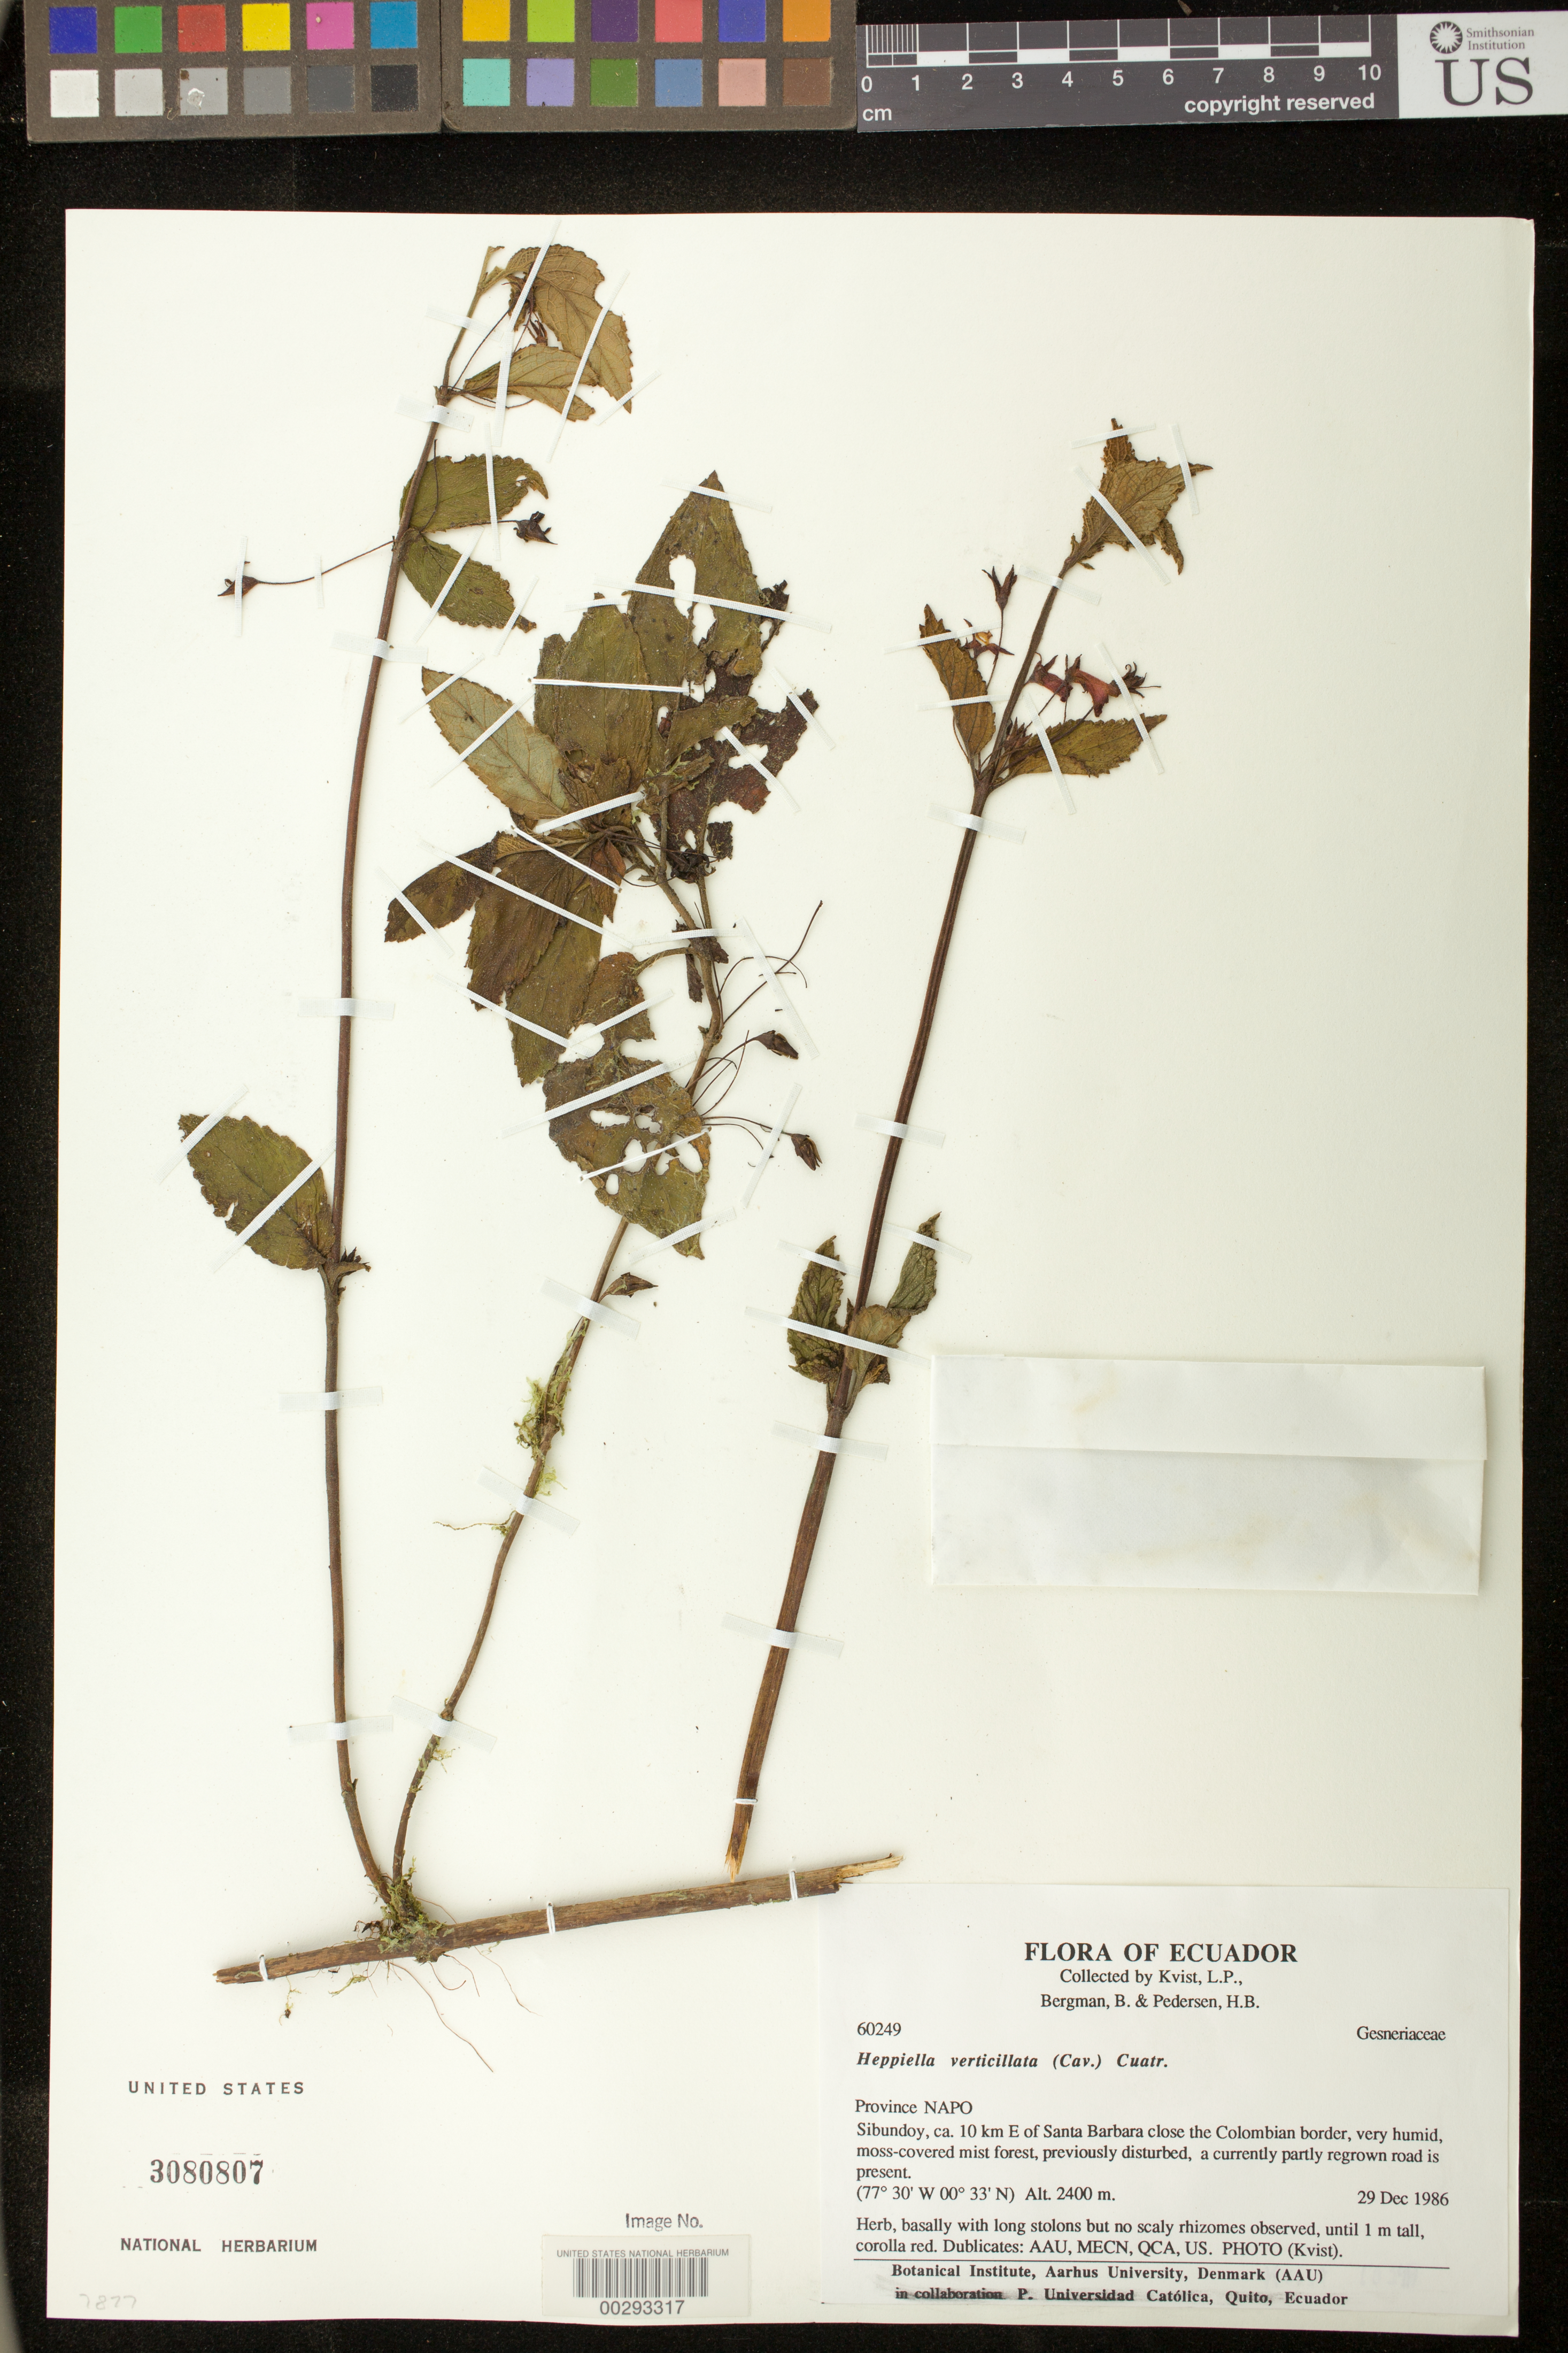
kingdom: Plantae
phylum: Tracheophyta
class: Magnoliopsida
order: Lamiales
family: Gesneriaceae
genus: Heppiella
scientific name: Heppiella verticillata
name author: (Cav.) Cuatrec.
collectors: L. P. Kvist, B. Bergman & H. Padersen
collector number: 60249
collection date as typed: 29 Dec 1986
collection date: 1986-12-29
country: Ecuador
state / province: Napo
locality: Sibundoy, E of Santa Barbara close to the Colombian border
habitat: Very humid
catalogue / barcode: US 3080807